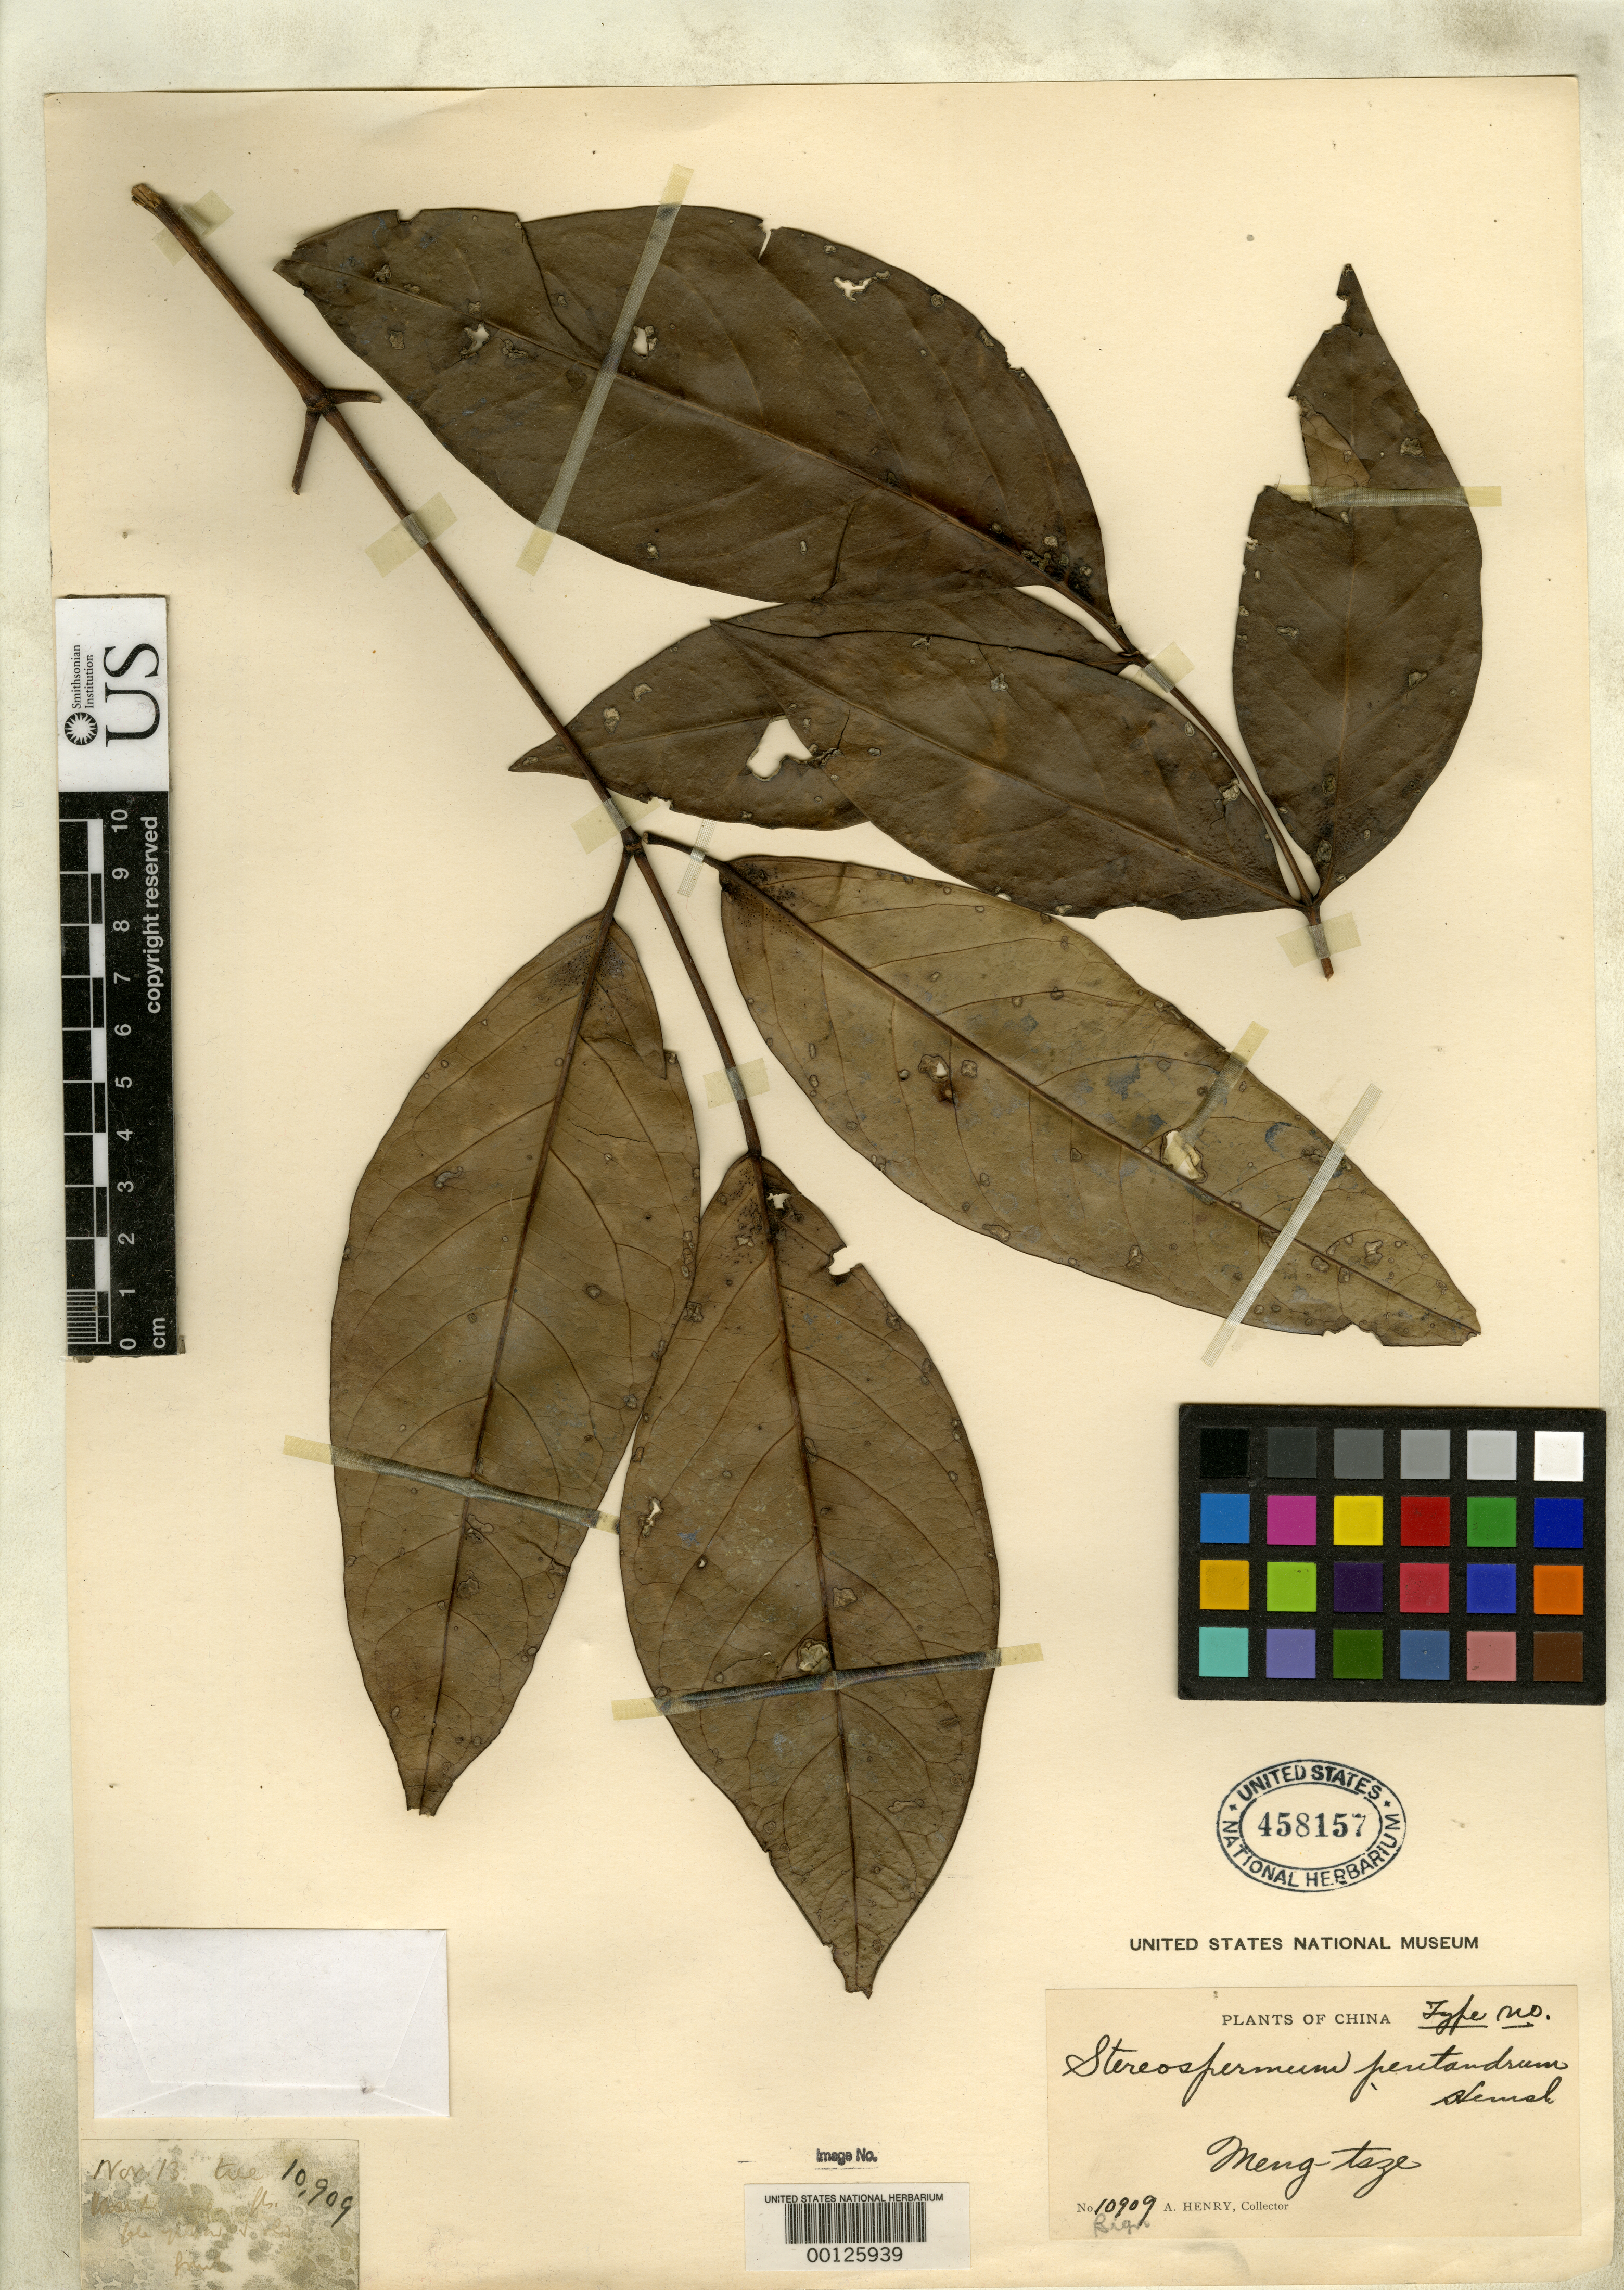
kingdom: Plantae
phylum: Tracheophyta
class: Magnoliopsida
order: Lamiales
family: Bignoniaceae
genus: Radermachera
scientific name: Radermachera pentandra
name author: Hemsl.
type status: Isotype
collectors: A. Henry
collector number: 10909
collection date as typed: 13 Nov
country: China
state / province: Yunnan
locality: Meng-tsze.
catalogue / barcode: US 458157